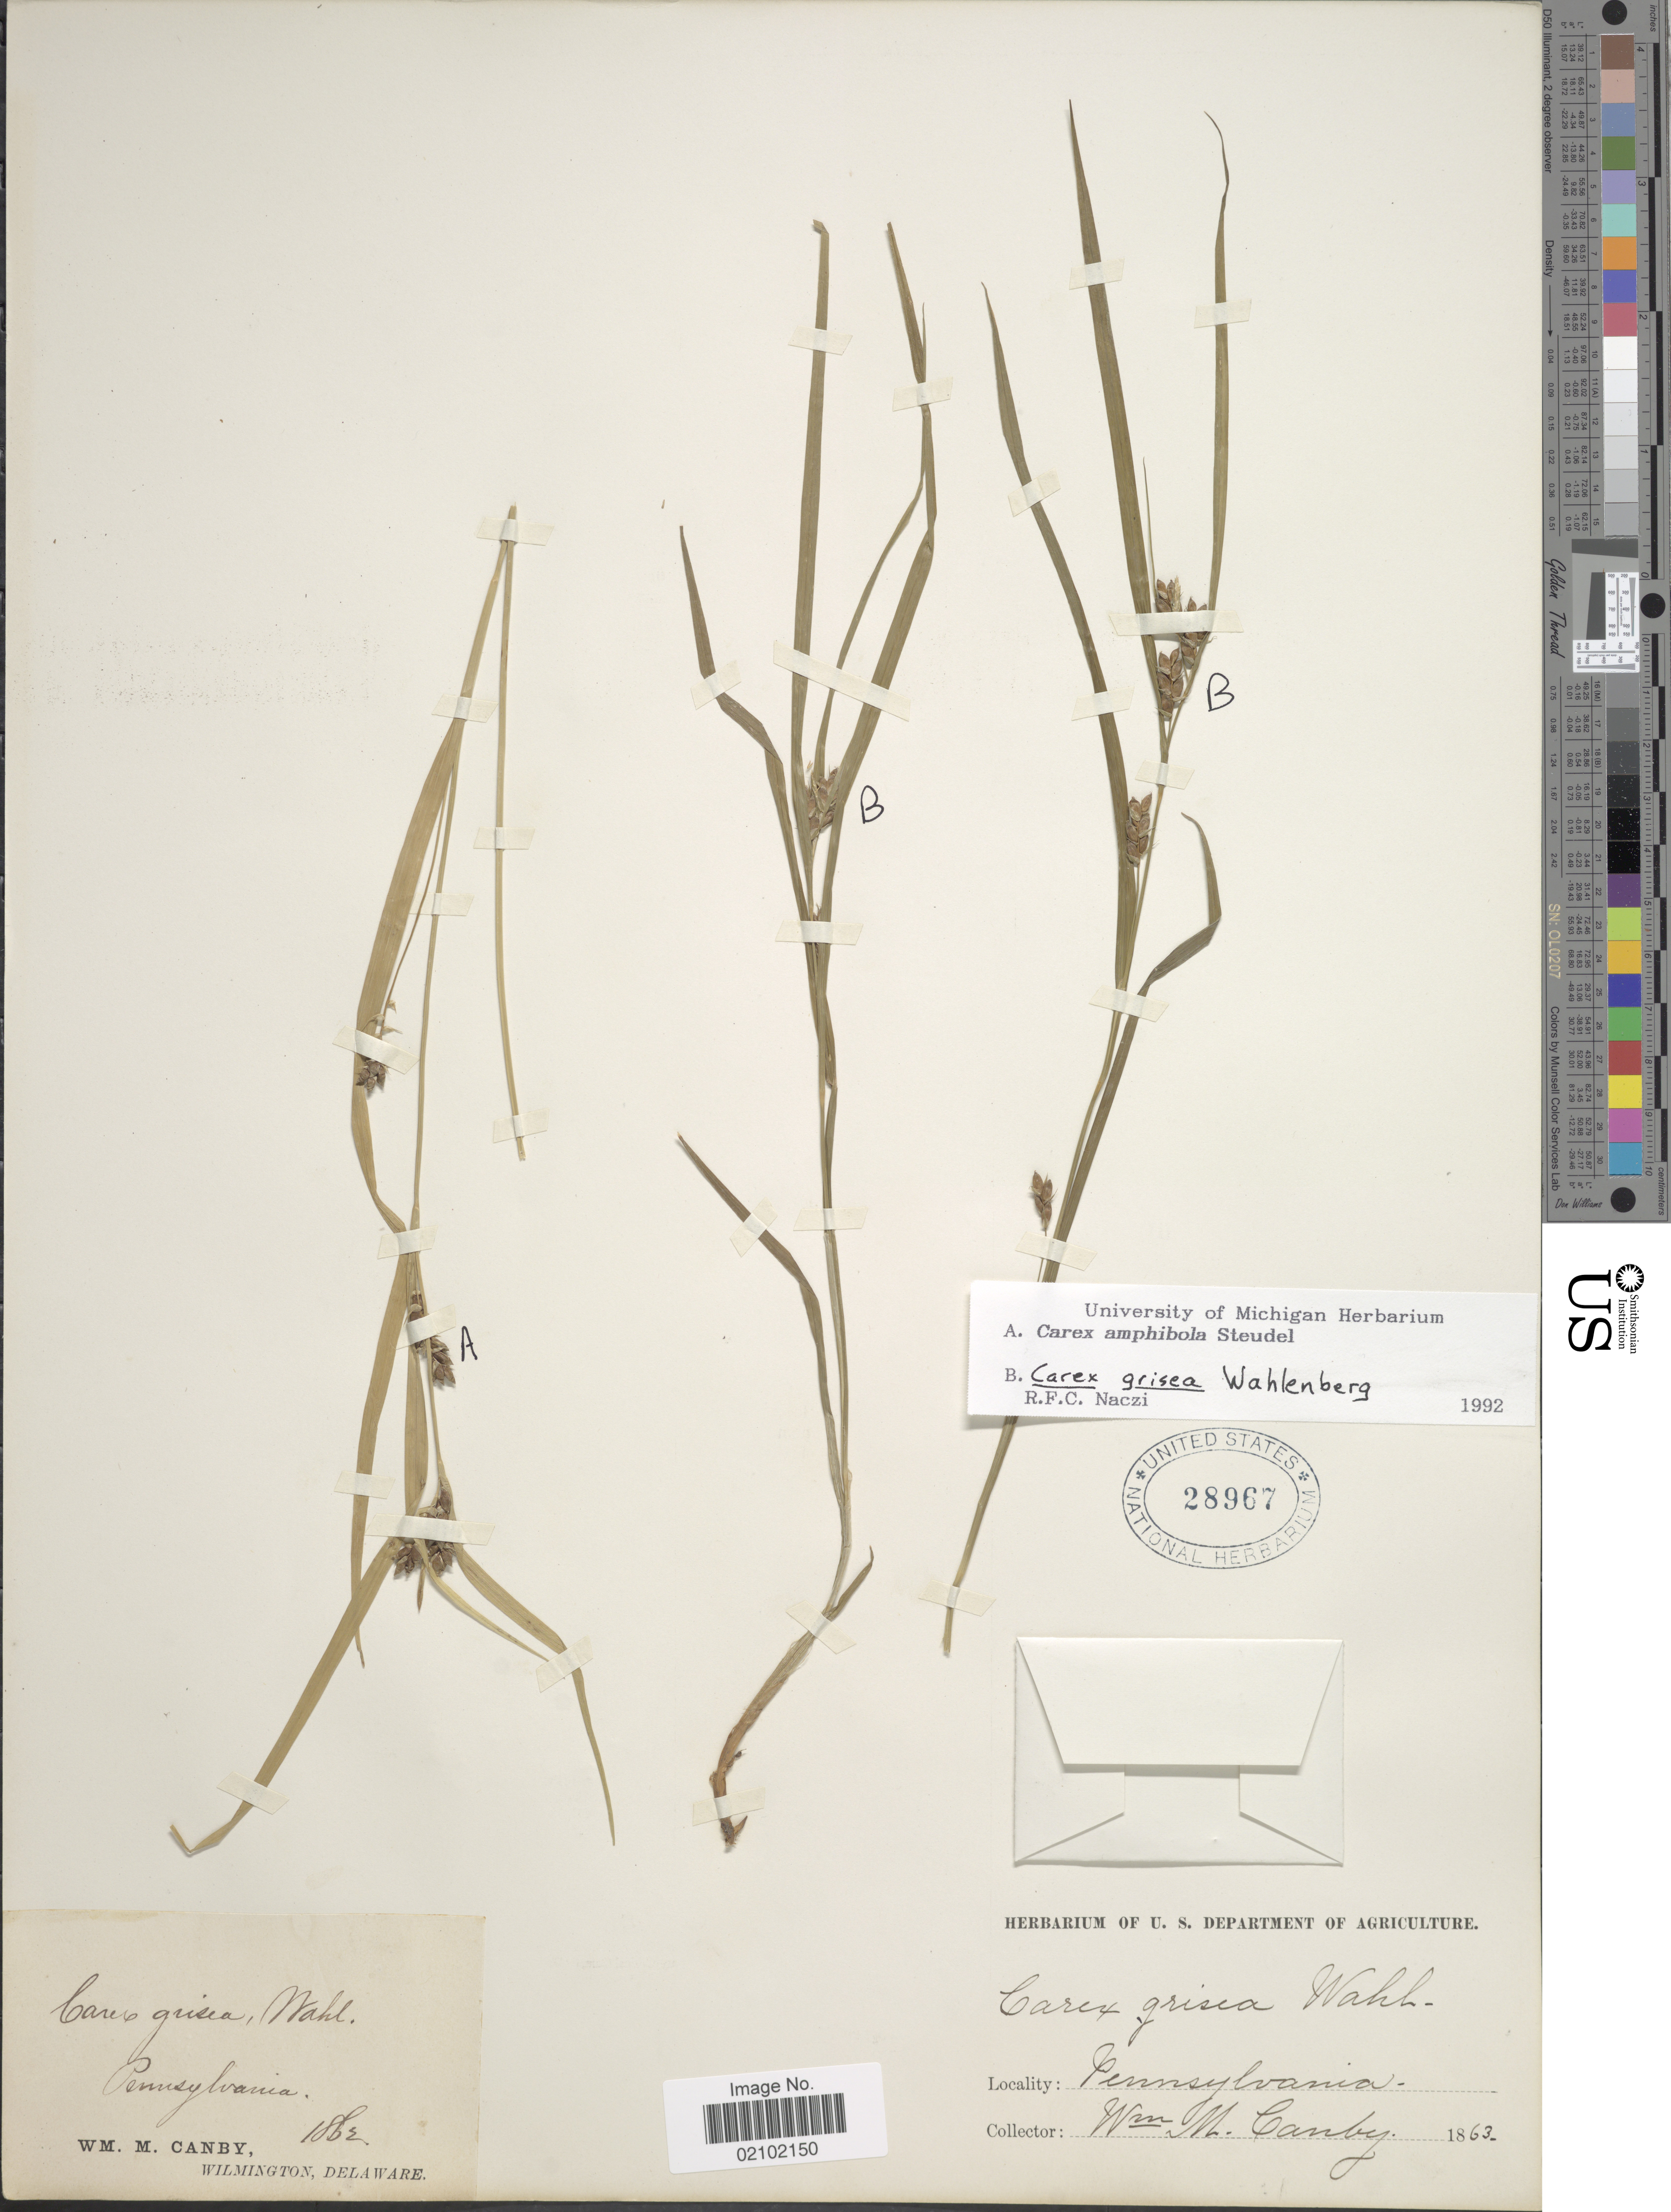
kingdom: Plantae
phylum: Tracheophyta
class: Liliopsida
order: Poales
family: Cyperaceae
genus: Carex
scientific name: Carex amphibola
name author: Steud.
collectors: W. M. Canby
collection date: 1863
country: United States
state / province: Pennsylvania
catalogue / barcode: US 28967